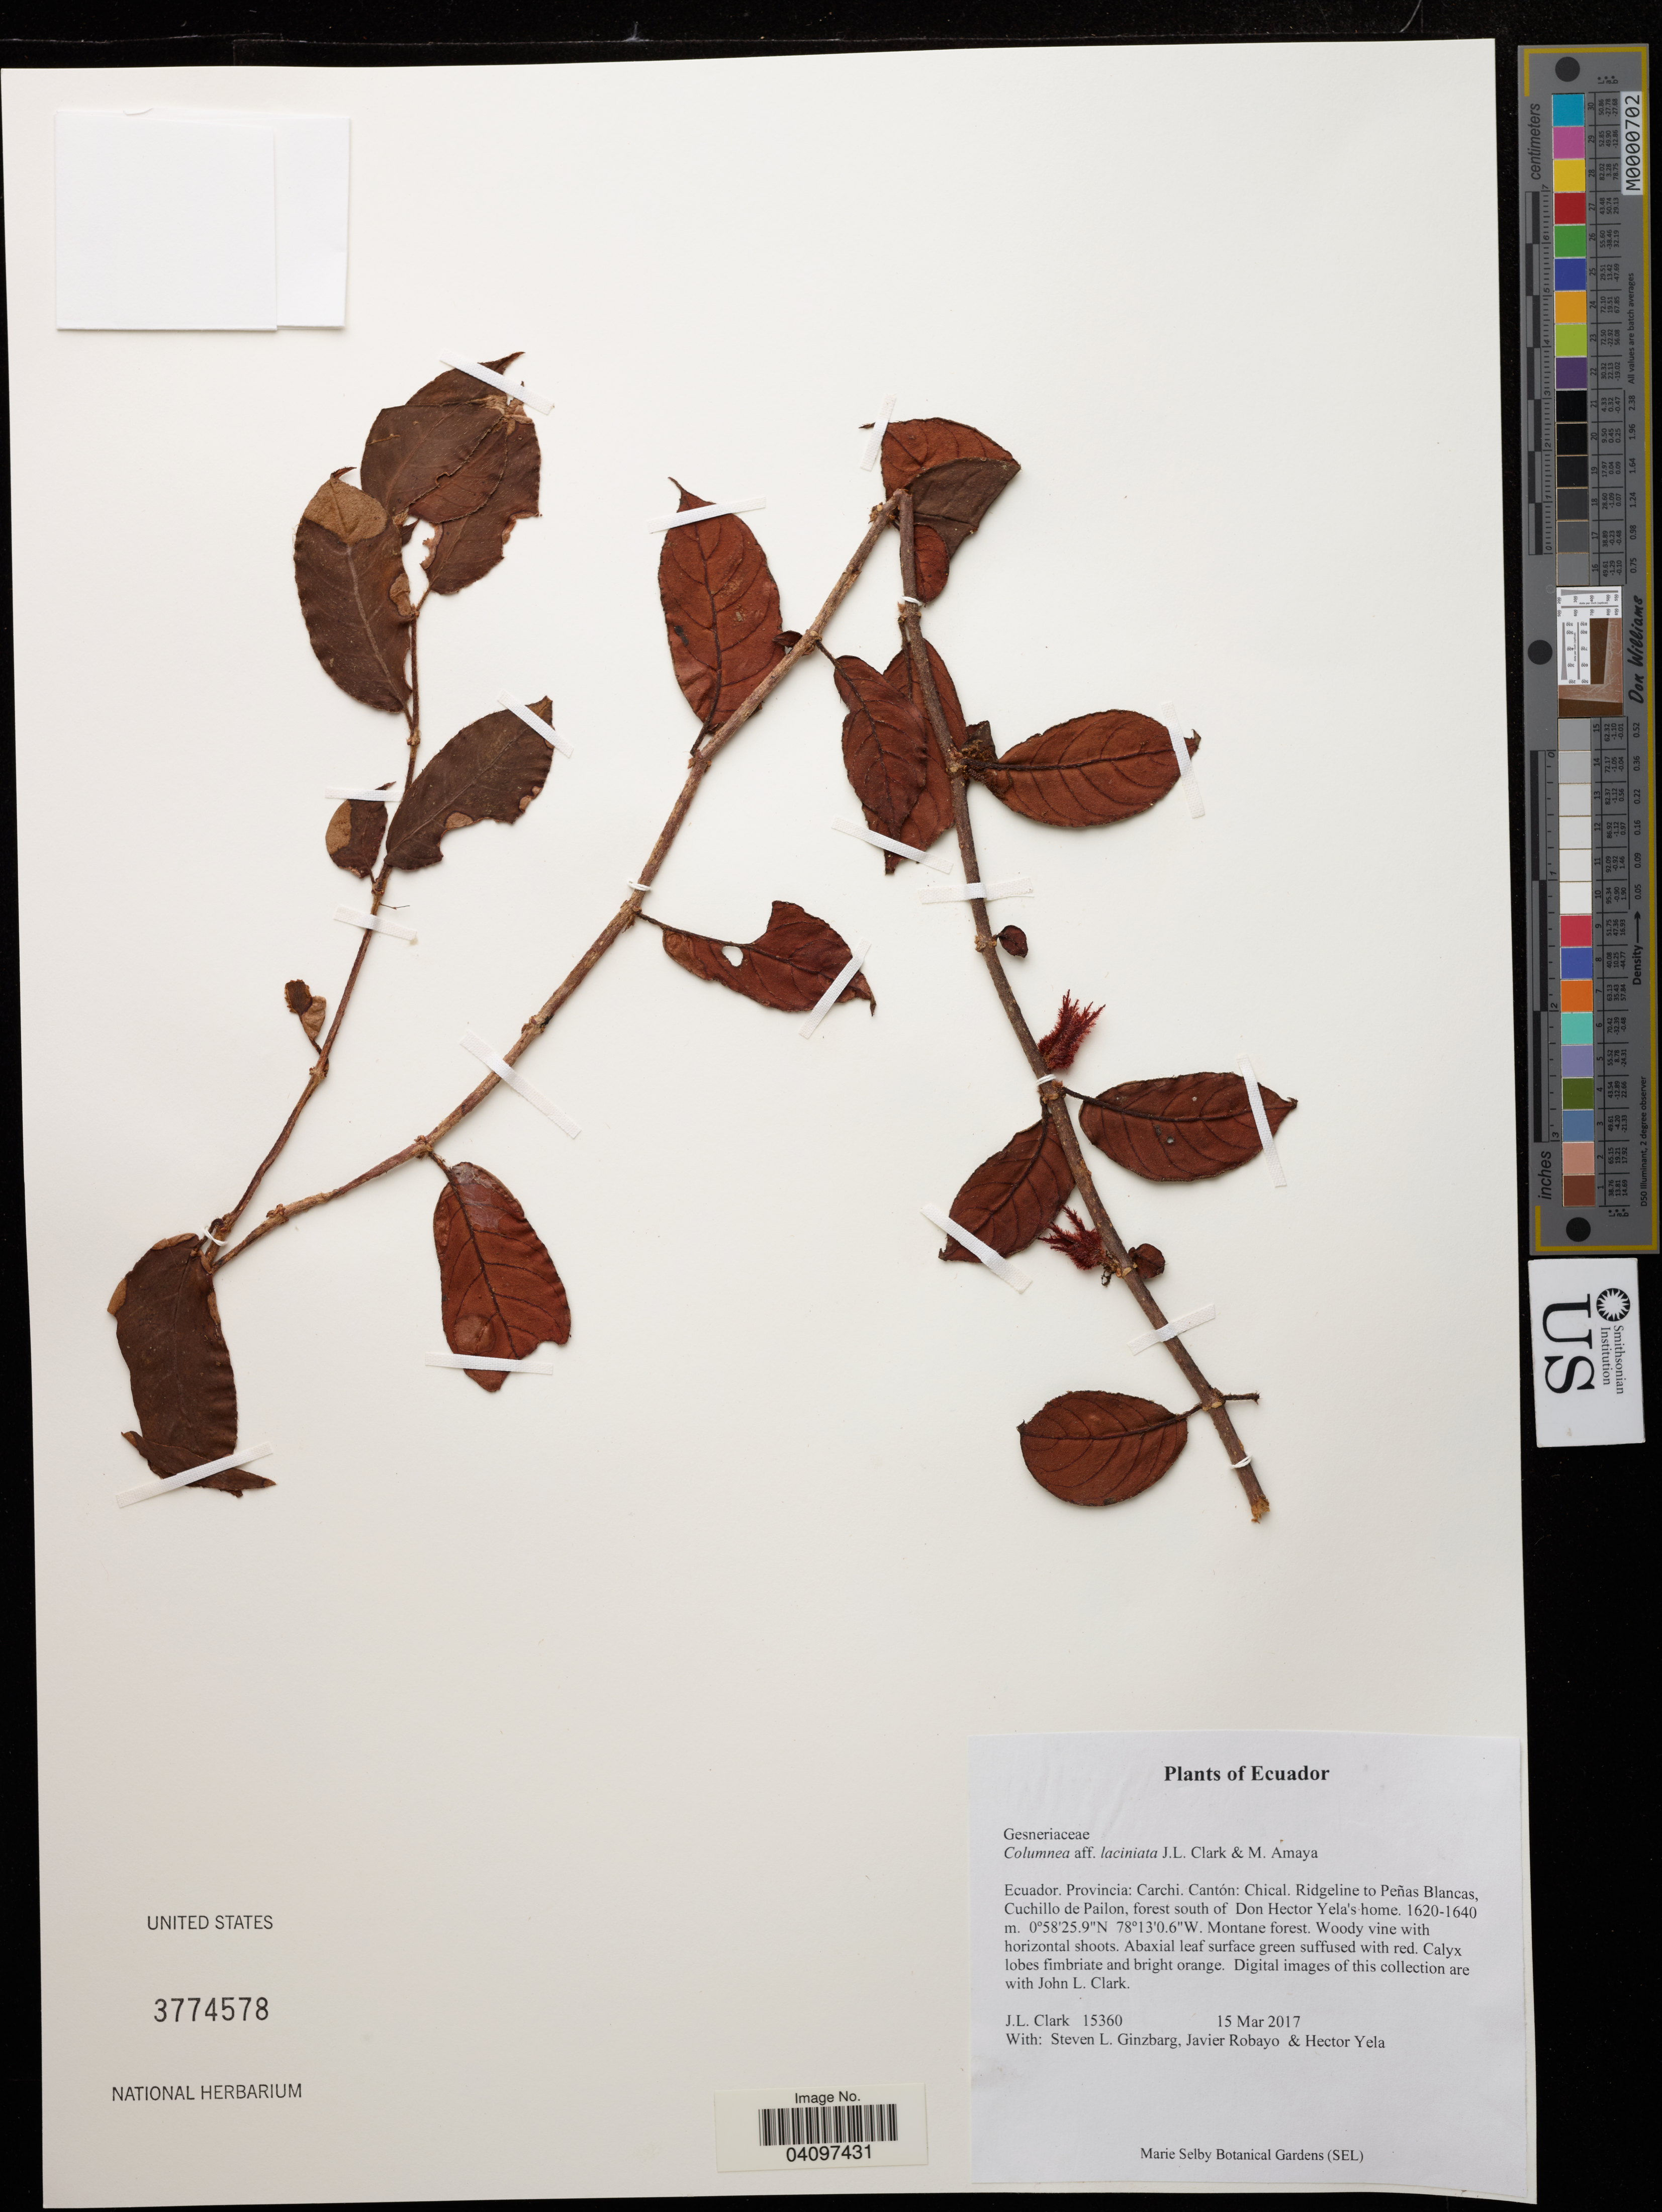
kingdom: Plantae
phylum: Tracheophyta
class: Magnoliopsida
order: Lamiales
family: Gesneriaceae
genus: Columnea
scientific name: Columnea laciniata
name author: J.L. Clark & M. Amaya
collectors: J. Clark, S. Ginzbarg & J. Robayo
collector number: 15360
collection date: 2017-03-15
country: Ecuador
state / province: Carchi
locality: Cantón: Chical. Ridgeline to Peñas Blancas, Cuchillo de Pailon, forest south of Don Hector Yela's home.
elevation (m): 1620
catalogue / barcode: US 3774578